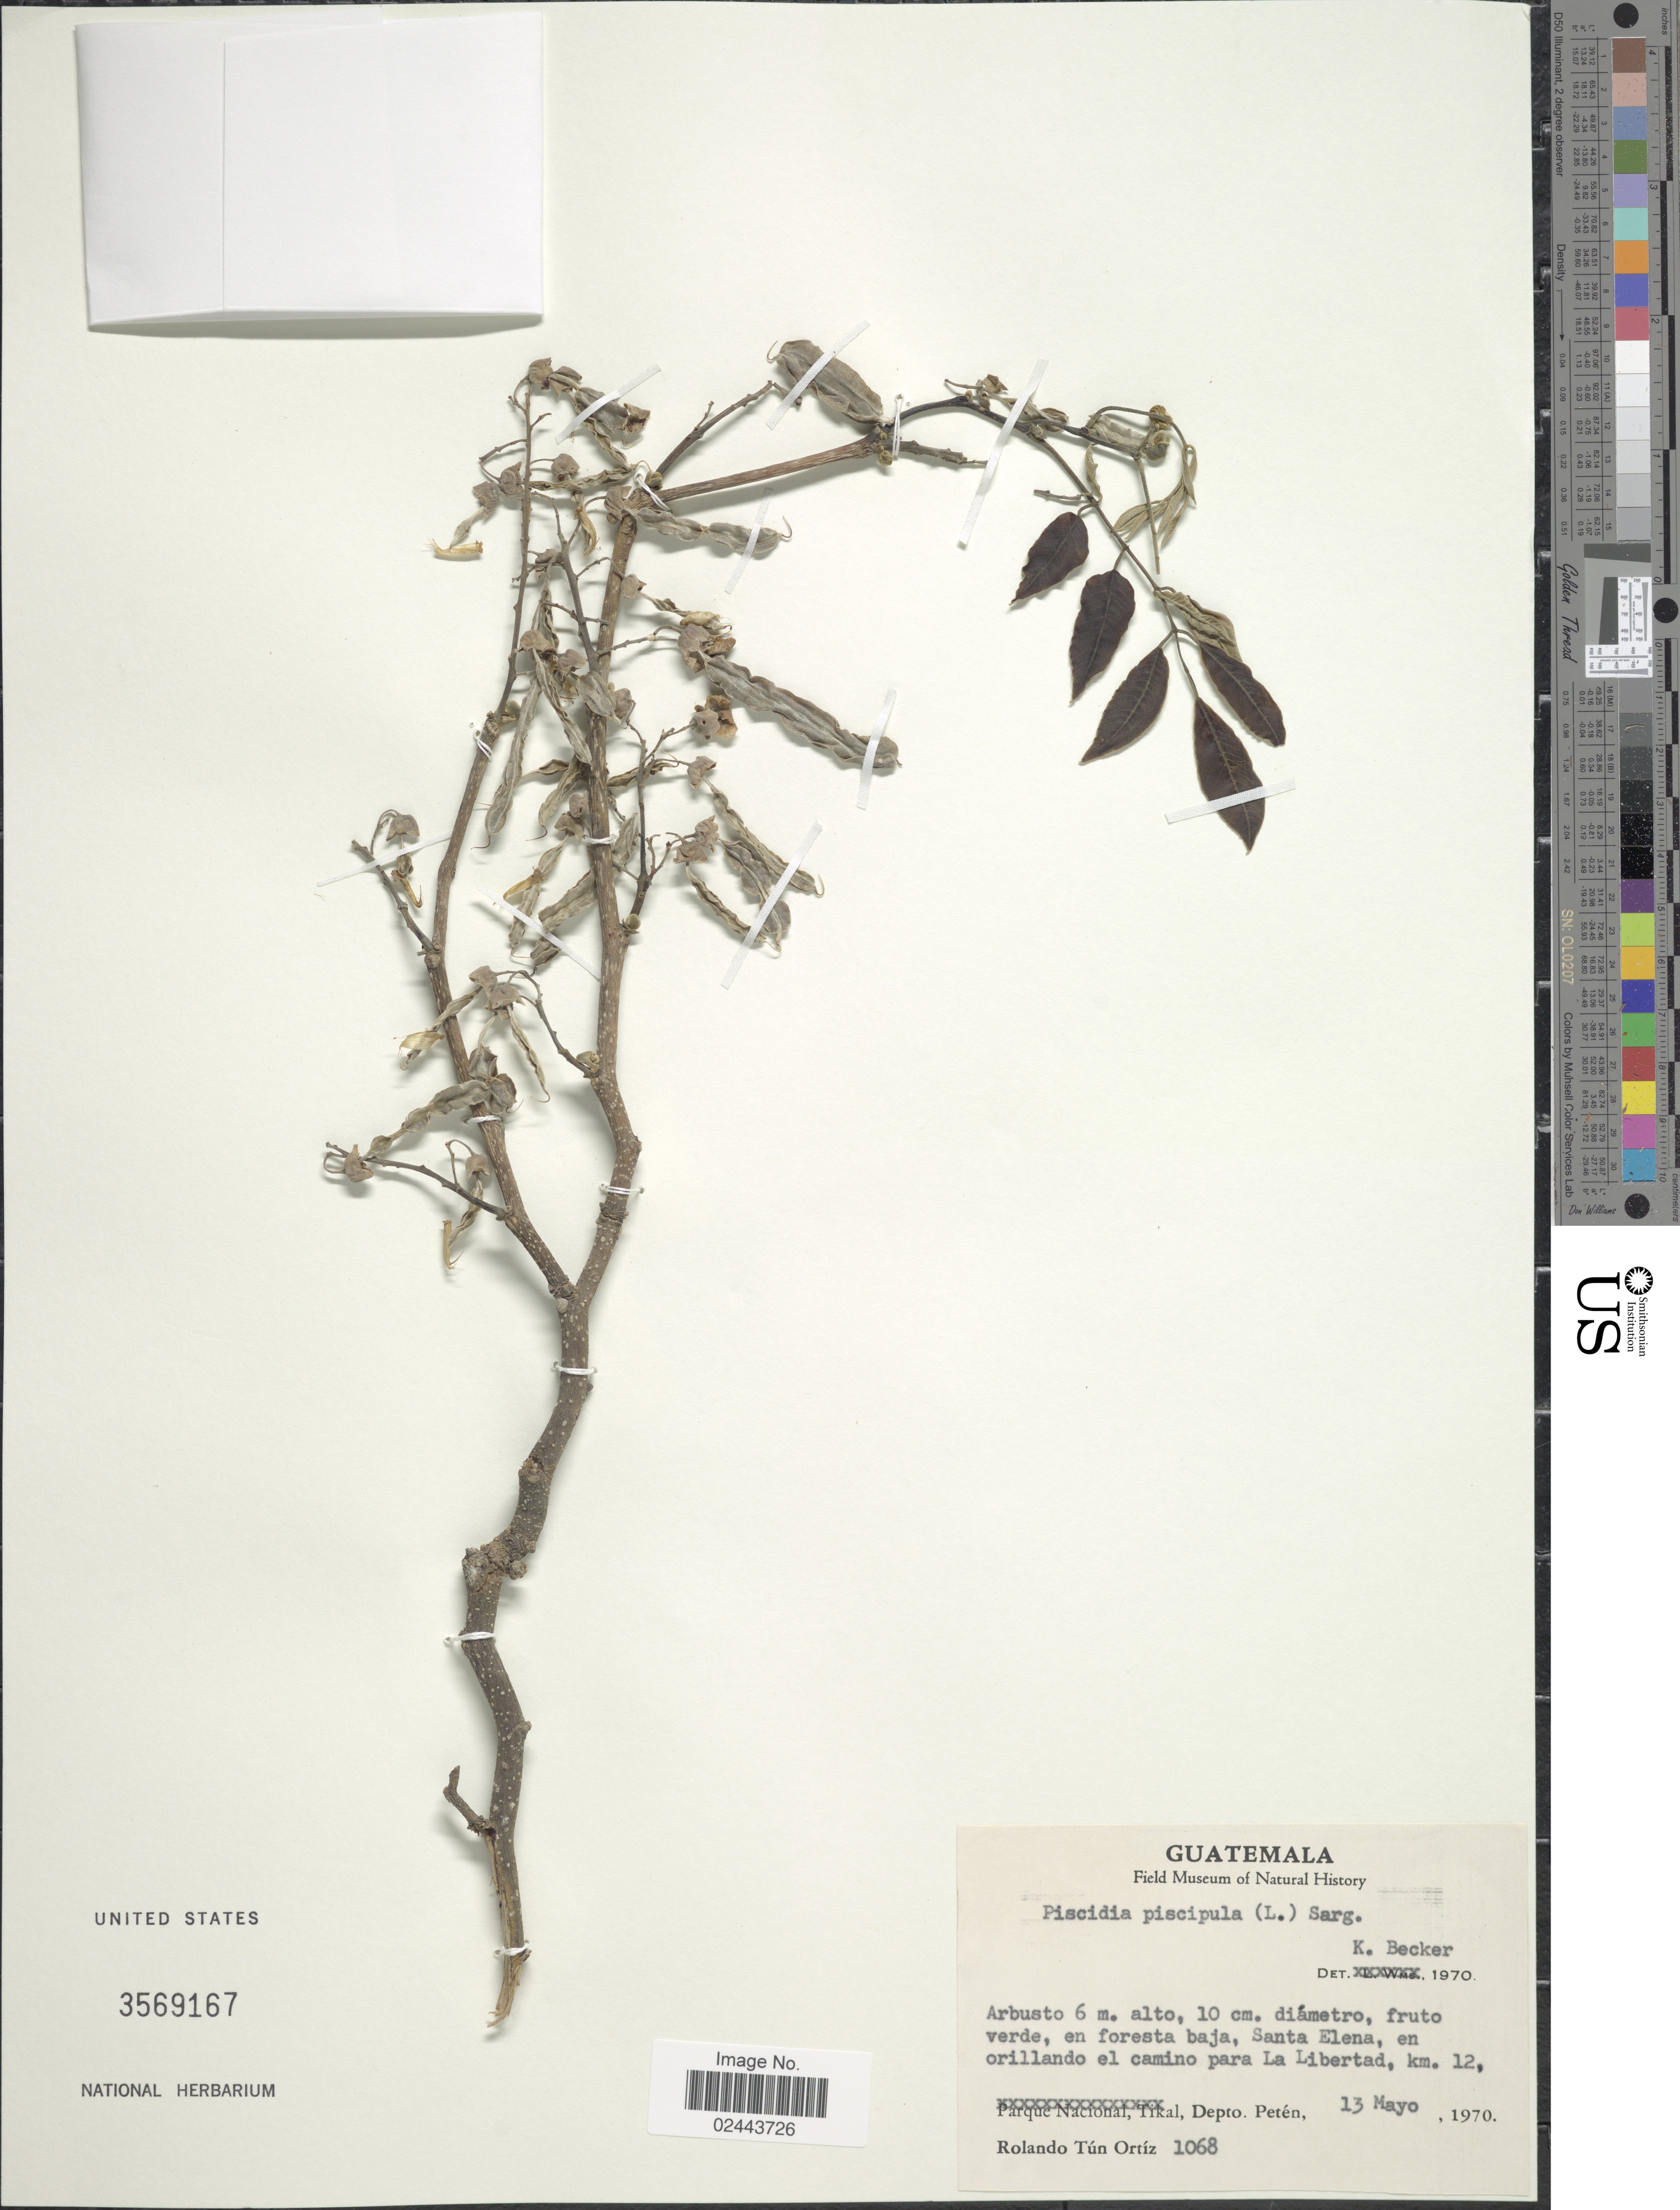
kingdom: Plantae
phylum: Tracheophyta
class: Magnoliopsida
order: Fabales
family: Fabaceae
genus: Piscidia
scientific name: Piscidia piscipula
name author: (L.) Sarg.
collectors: R. T. Ortíz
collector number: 1068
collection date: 1970-05-13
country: Guatemala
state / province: El Petén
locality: Santa Elena, en orillando el camino para La Libertad, km. 12, Depto. Peten.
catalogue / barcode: US 3569167